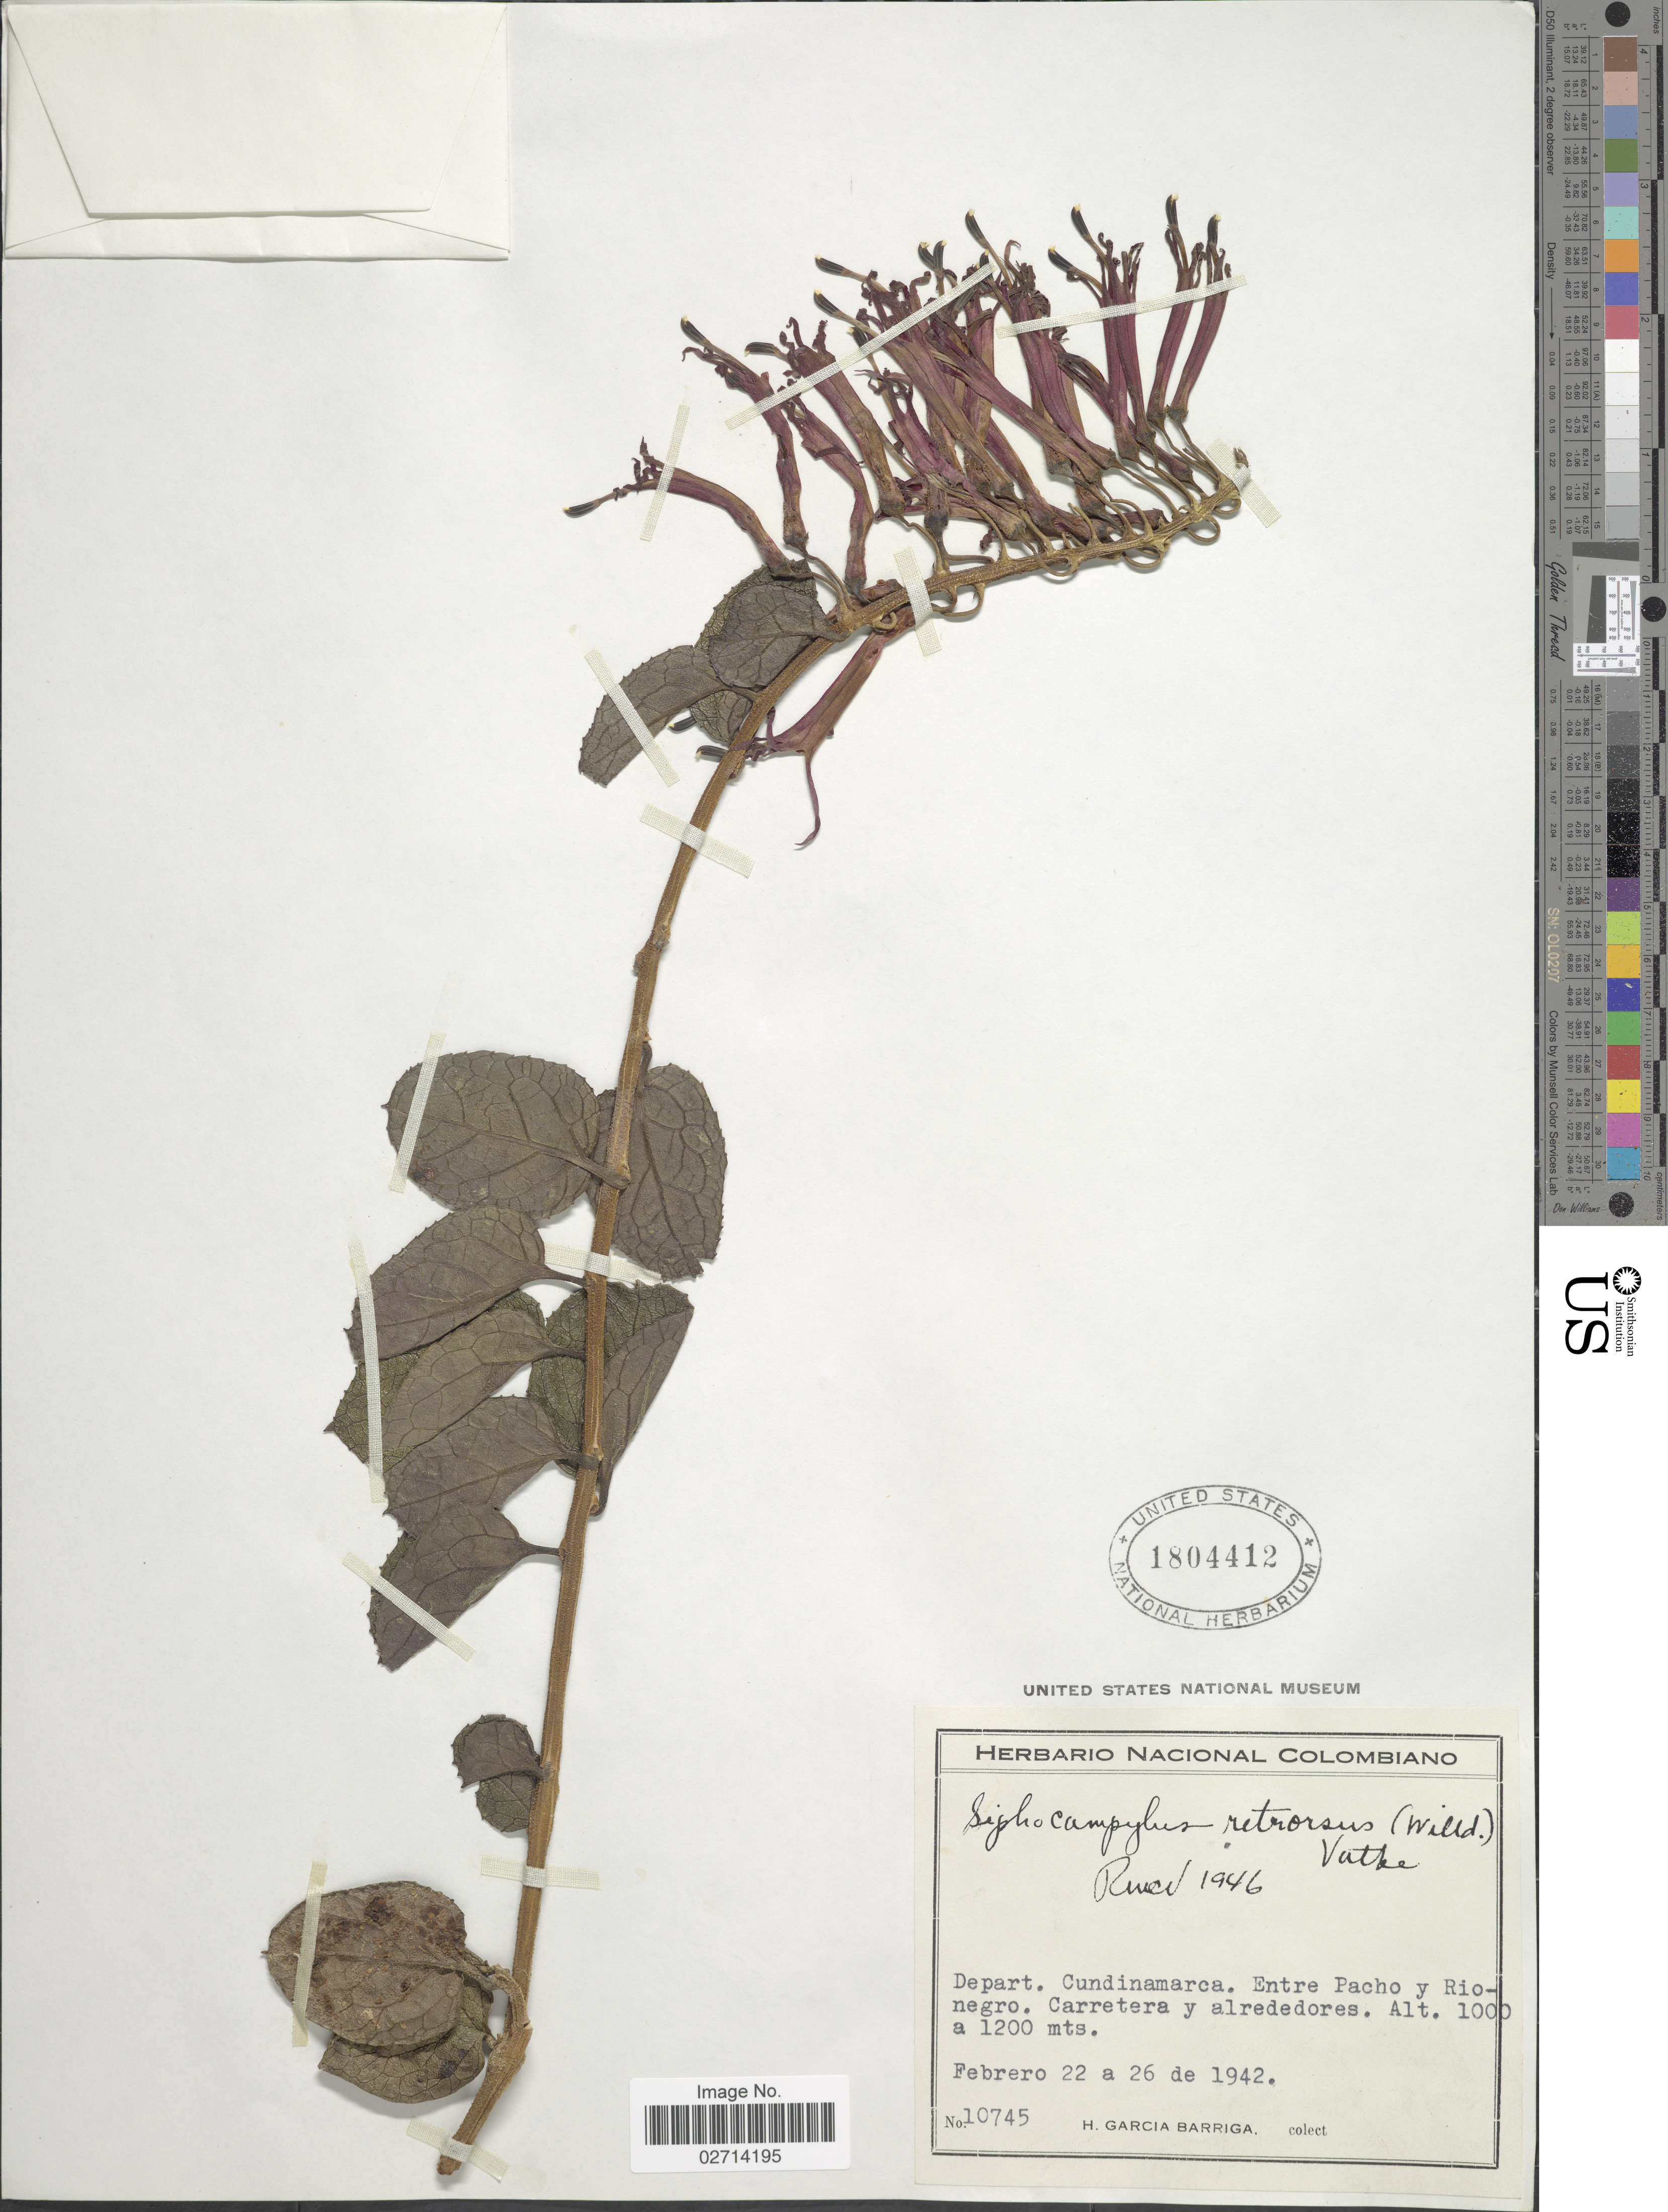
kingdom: Plantae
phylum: Tracheophyta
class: Magnoliopsida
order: Asterales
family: Campanulaceae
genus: Siphocampylus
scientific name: Siphocampylus retrorsus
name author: (Willd. ex Schult.) Vatke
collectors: H. García Barriga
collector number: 10745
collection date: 1942-02-22/1942-02-26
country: Colombia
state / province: Cundinamarca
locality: Entre Pacho y Rio-negro, Carretera y alrededores.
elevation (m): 1000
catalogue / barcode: US 1804412